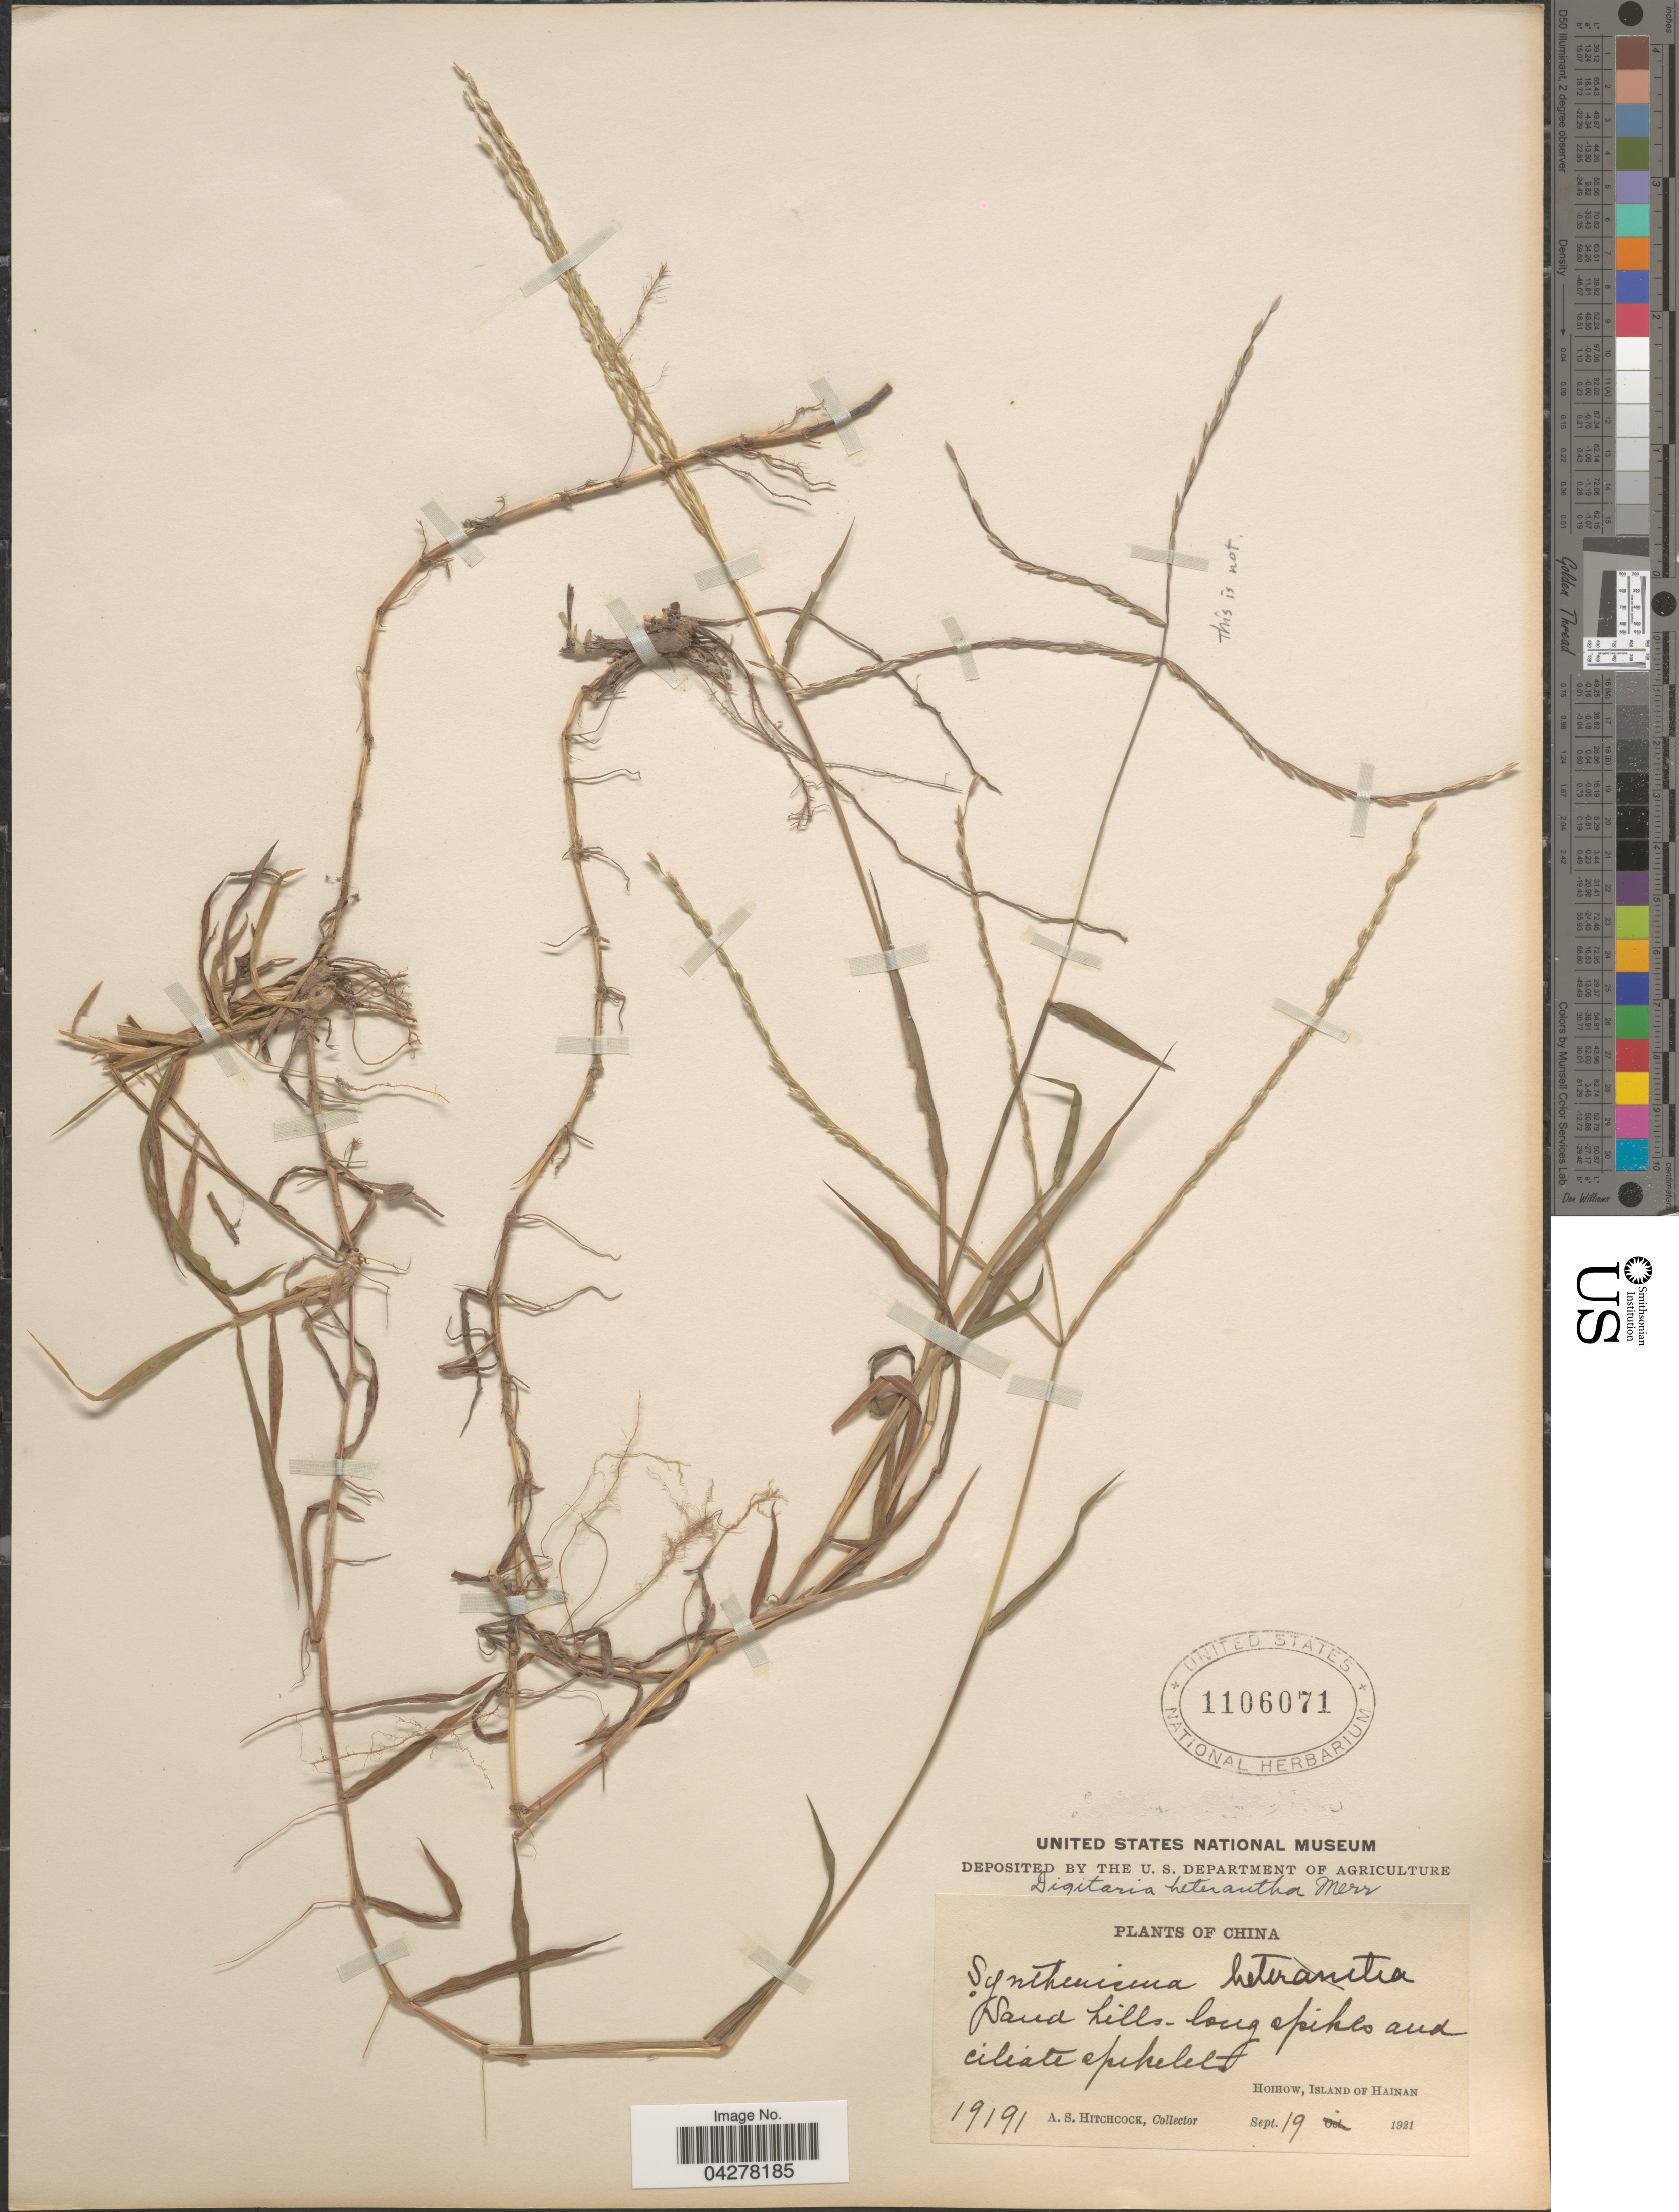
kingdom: Plantae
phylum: Tracheophyta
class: Liliopsida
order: Poales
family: Poaceae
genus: Digitaria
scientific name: Digitaria heterantha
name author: (Hook. f.) Merr.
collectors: A. S. Hitchcock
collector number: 19191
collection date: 1921-09-19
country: China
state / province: Hainan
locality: Sand hills - long spikes and cileate spikelet. Hoihow, Island of Hainan.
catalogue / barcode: US 1106071